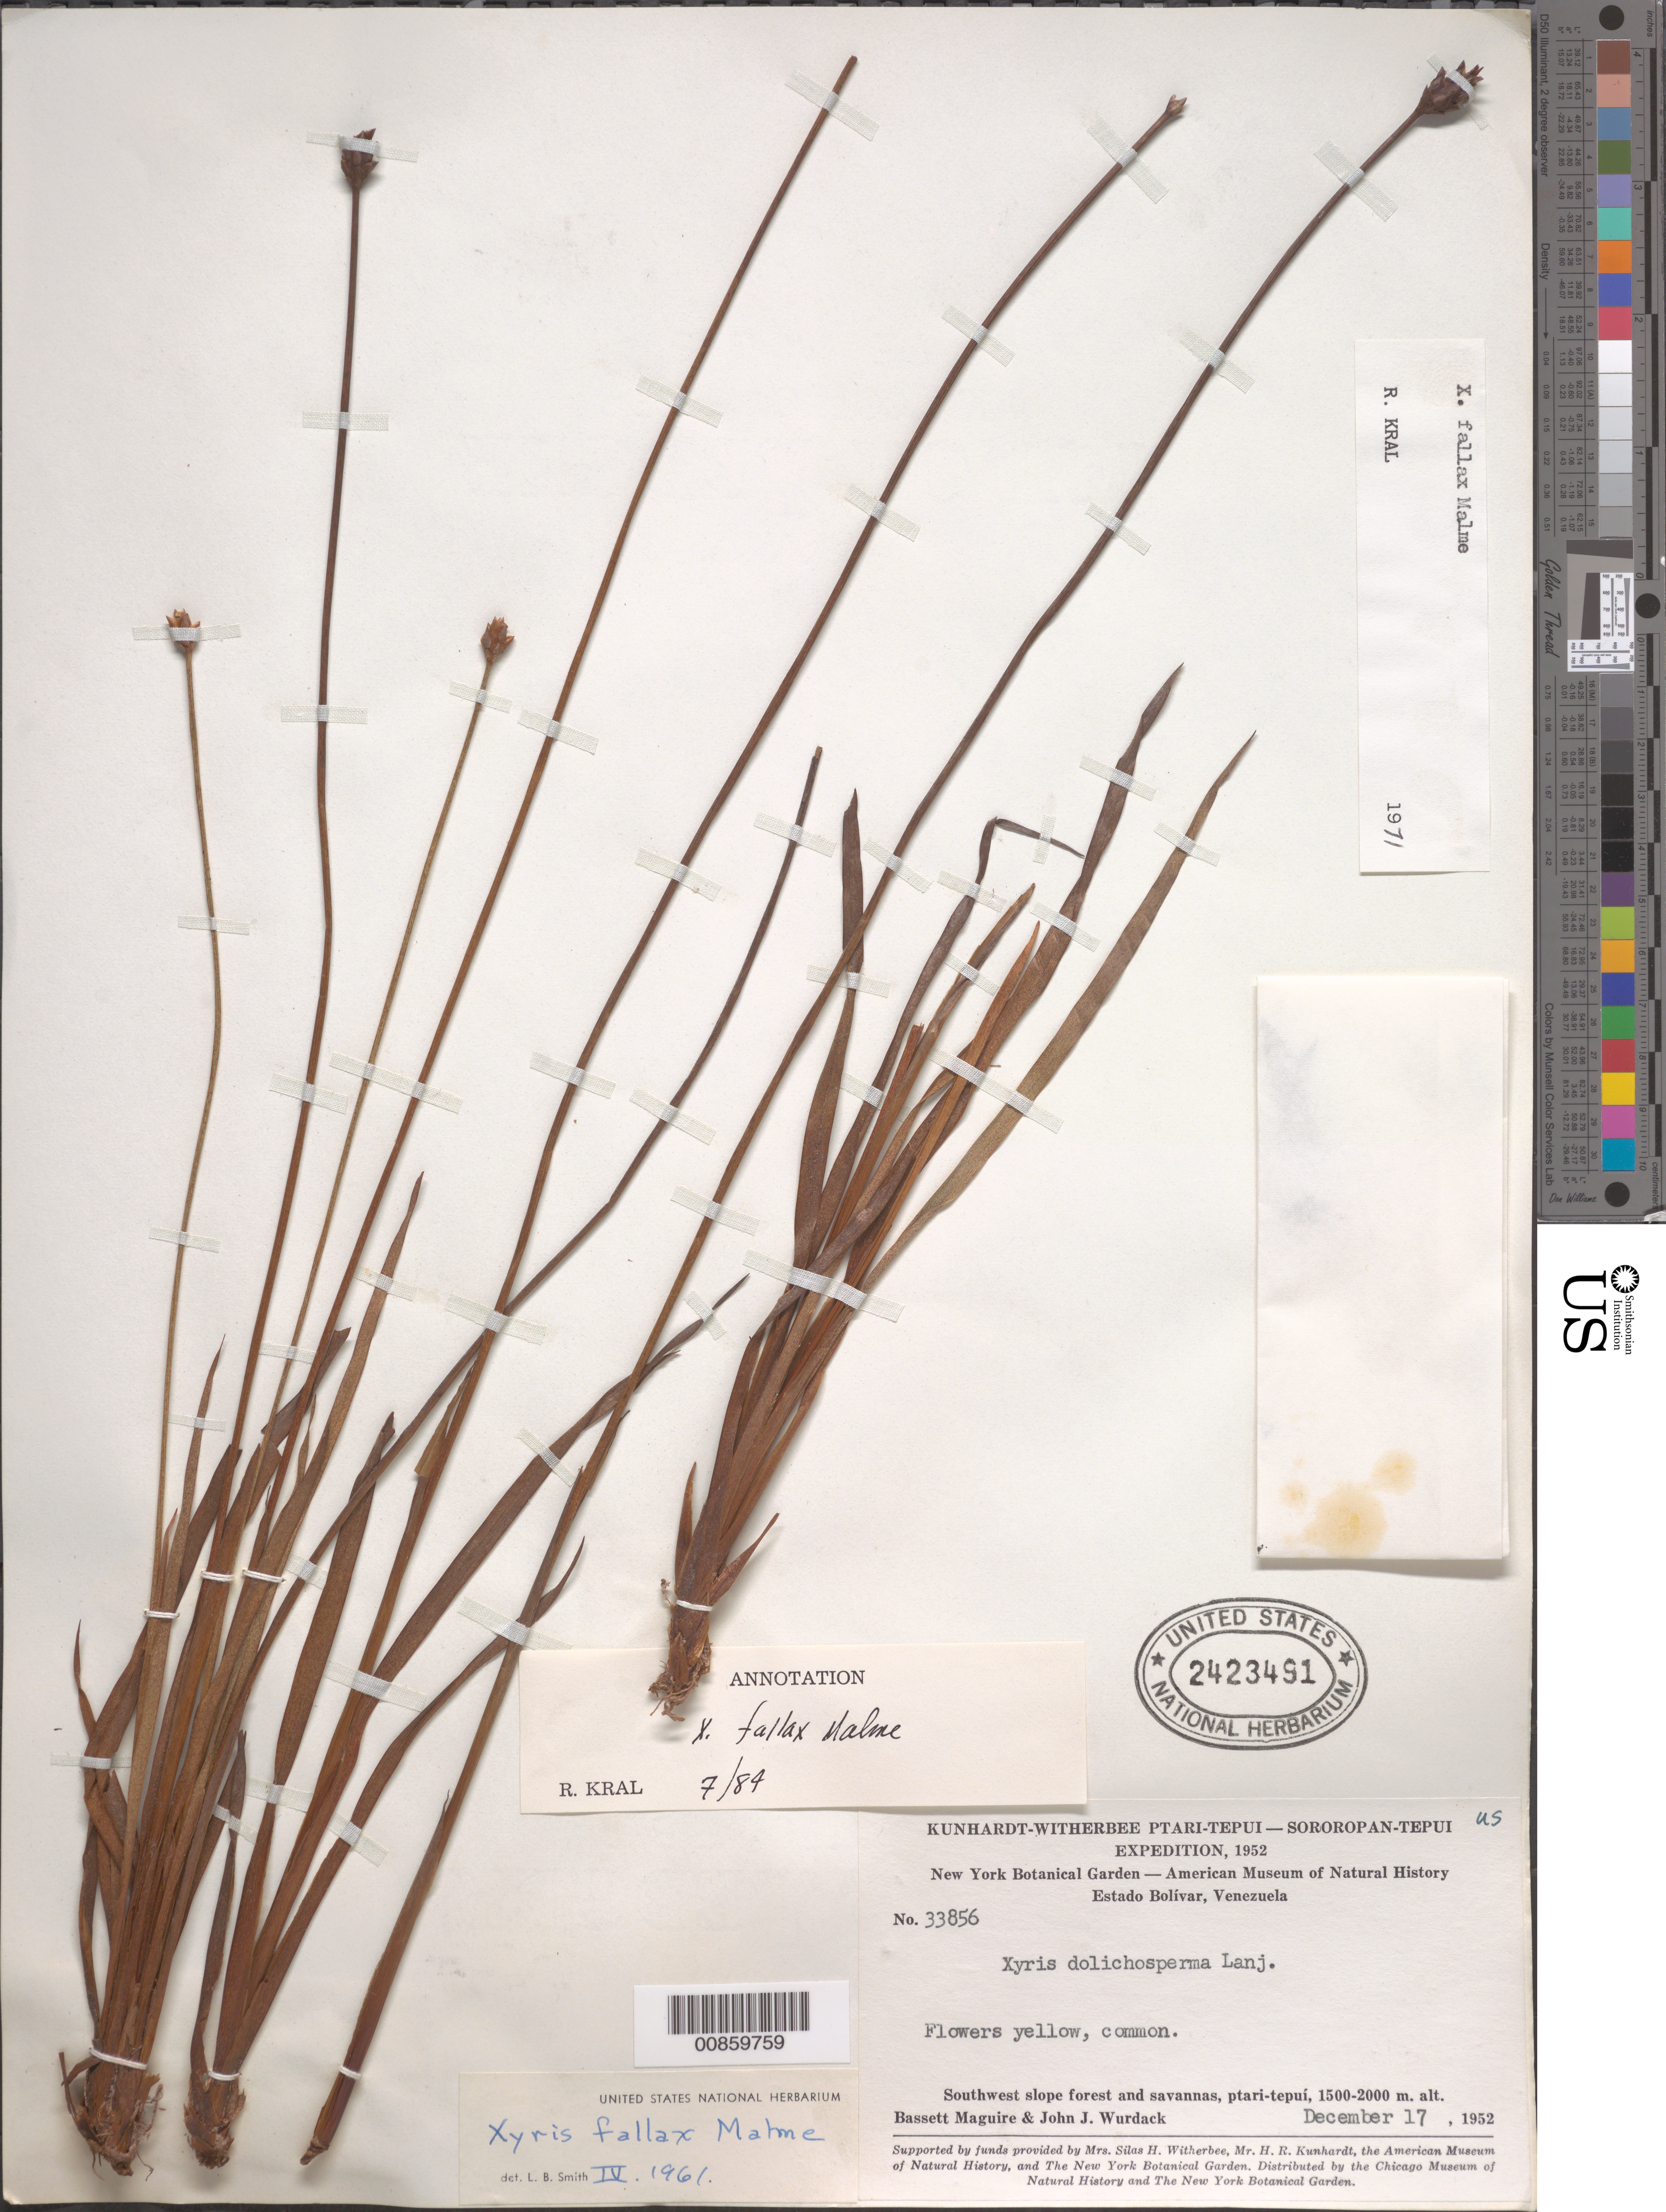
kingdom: Plantae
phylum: Tracheophyta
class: Liliopsida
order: Poales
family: Xyridaceae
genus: Xyris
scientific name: Xyris fallax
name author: Malme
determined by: Kral, Robert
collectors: B. Maguire & J. J. Wurdack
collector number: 33856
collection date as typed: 17-Dec-52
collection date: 1952-12-17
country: Venezuela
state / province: Bolívar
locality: Ptari-tepuí, southwest slopes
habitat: Forest and savannas.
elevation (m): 1500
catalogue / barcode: US 2423491